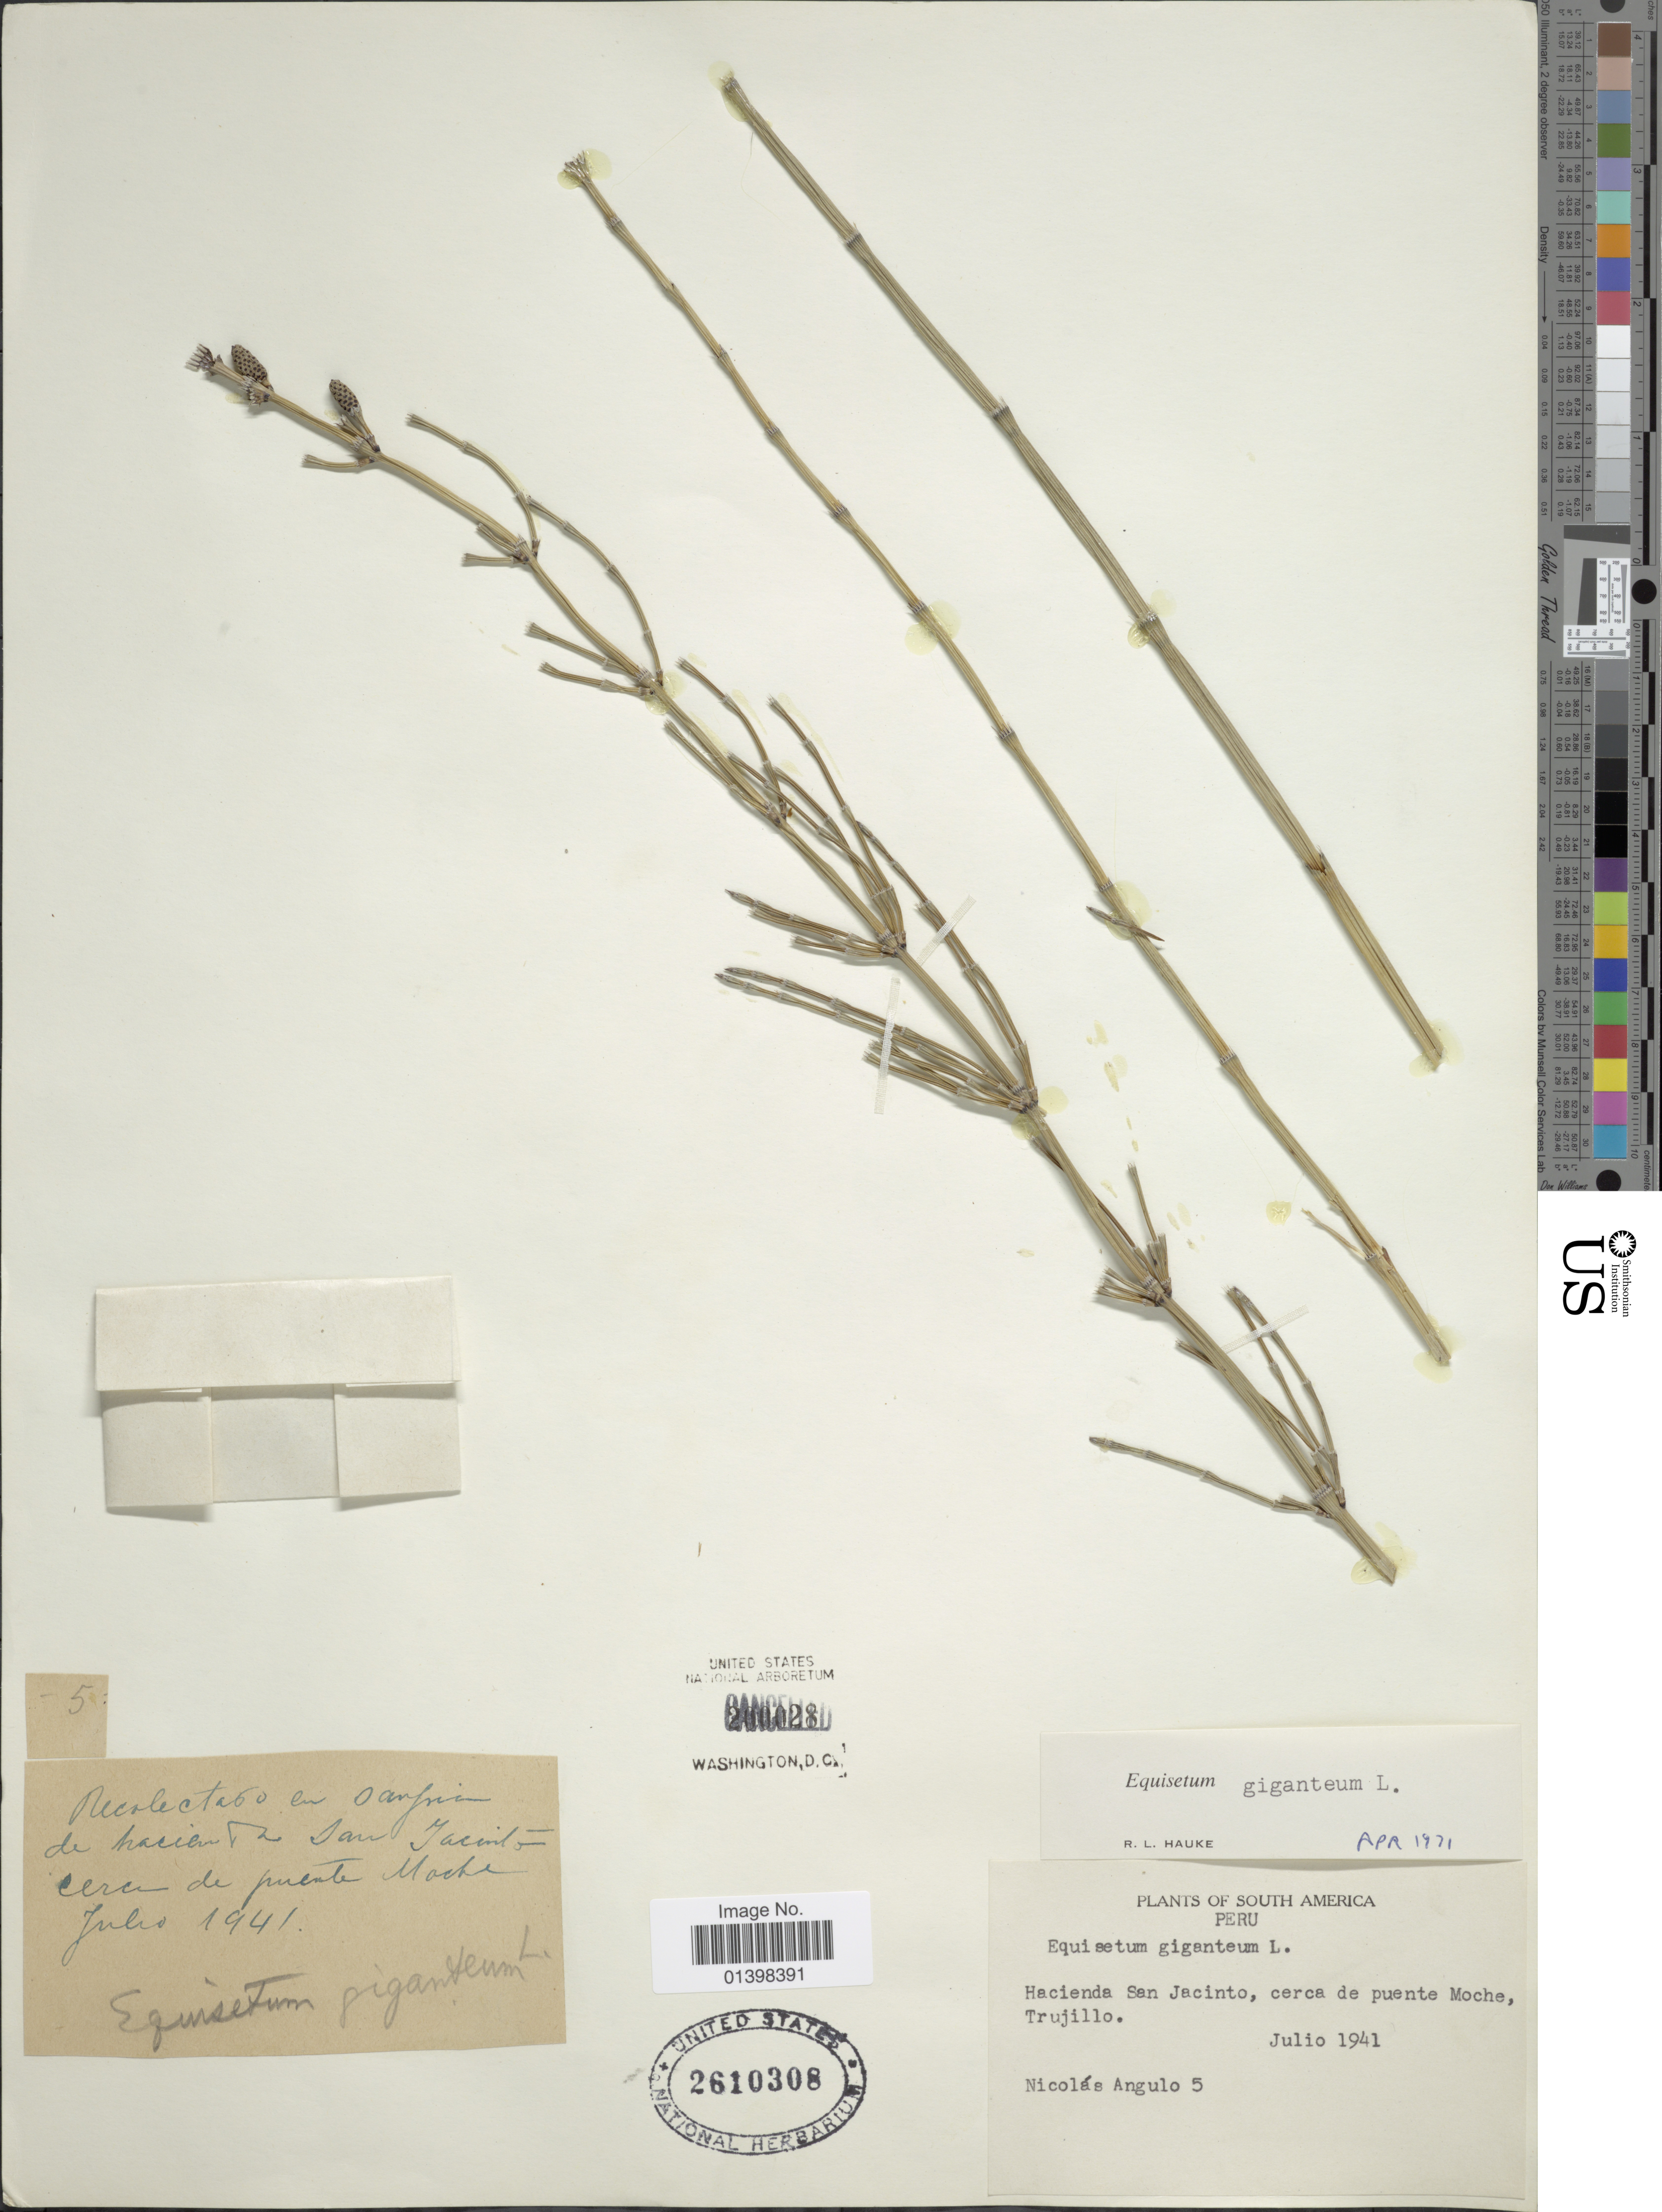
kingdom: Plantae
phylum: Tracheophyta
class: Polypodiopsida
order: Equisetales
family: Equisetaceae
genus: Equisetum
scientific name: Equisetum giganteum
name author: L.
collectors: N. Angulo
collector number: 5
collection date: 1941-07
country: Peru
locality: Hacienda San Jacinto, cerca de puente Moche, Trujillo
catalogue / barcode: US 2610308